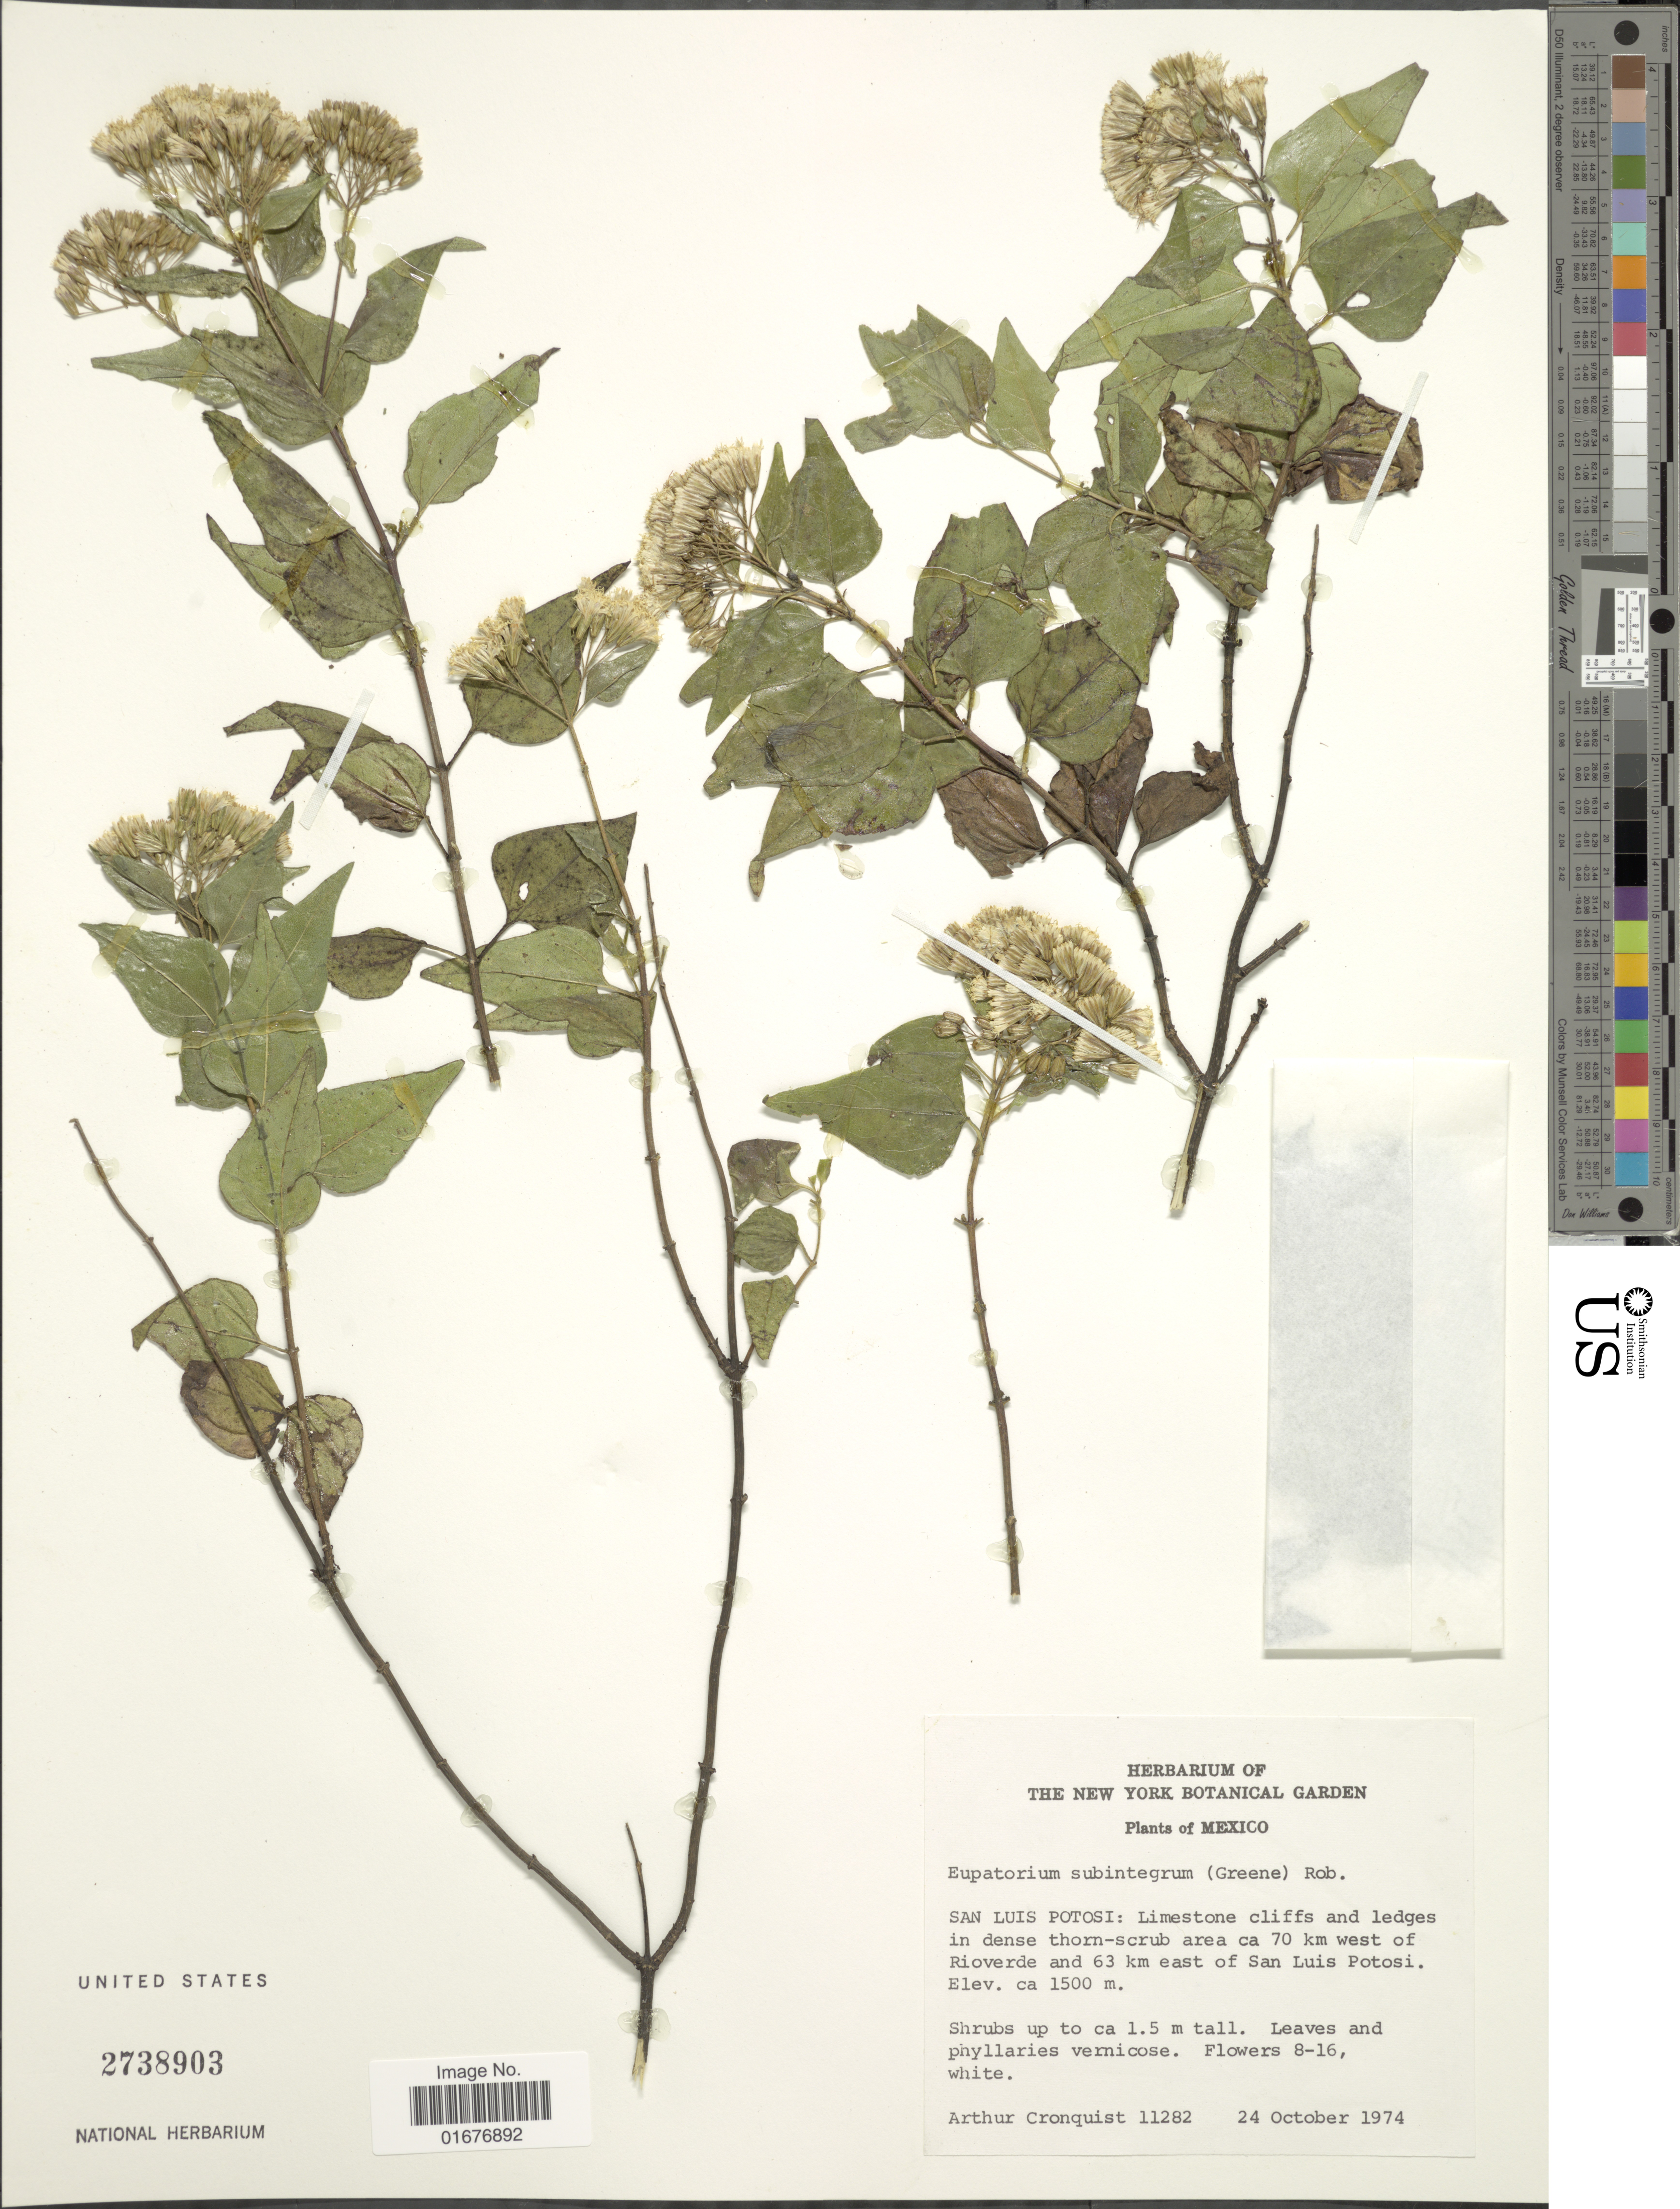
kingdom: Plantae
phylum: Tracheophyta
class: Magnoliopsida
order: Asterales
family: Asteraceae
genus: Ageratina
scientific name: Ageratina subintegra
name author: (Greene) R.M. King & H. Rob.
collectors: A. J. Cronquist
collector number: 11282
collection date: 1974-10-24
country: Mexico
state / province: San Luis Potosí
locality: Ca 70 km west of Rioverde and 63 km east of San Luis Potosi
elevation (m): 1500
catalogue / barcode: US 2738903